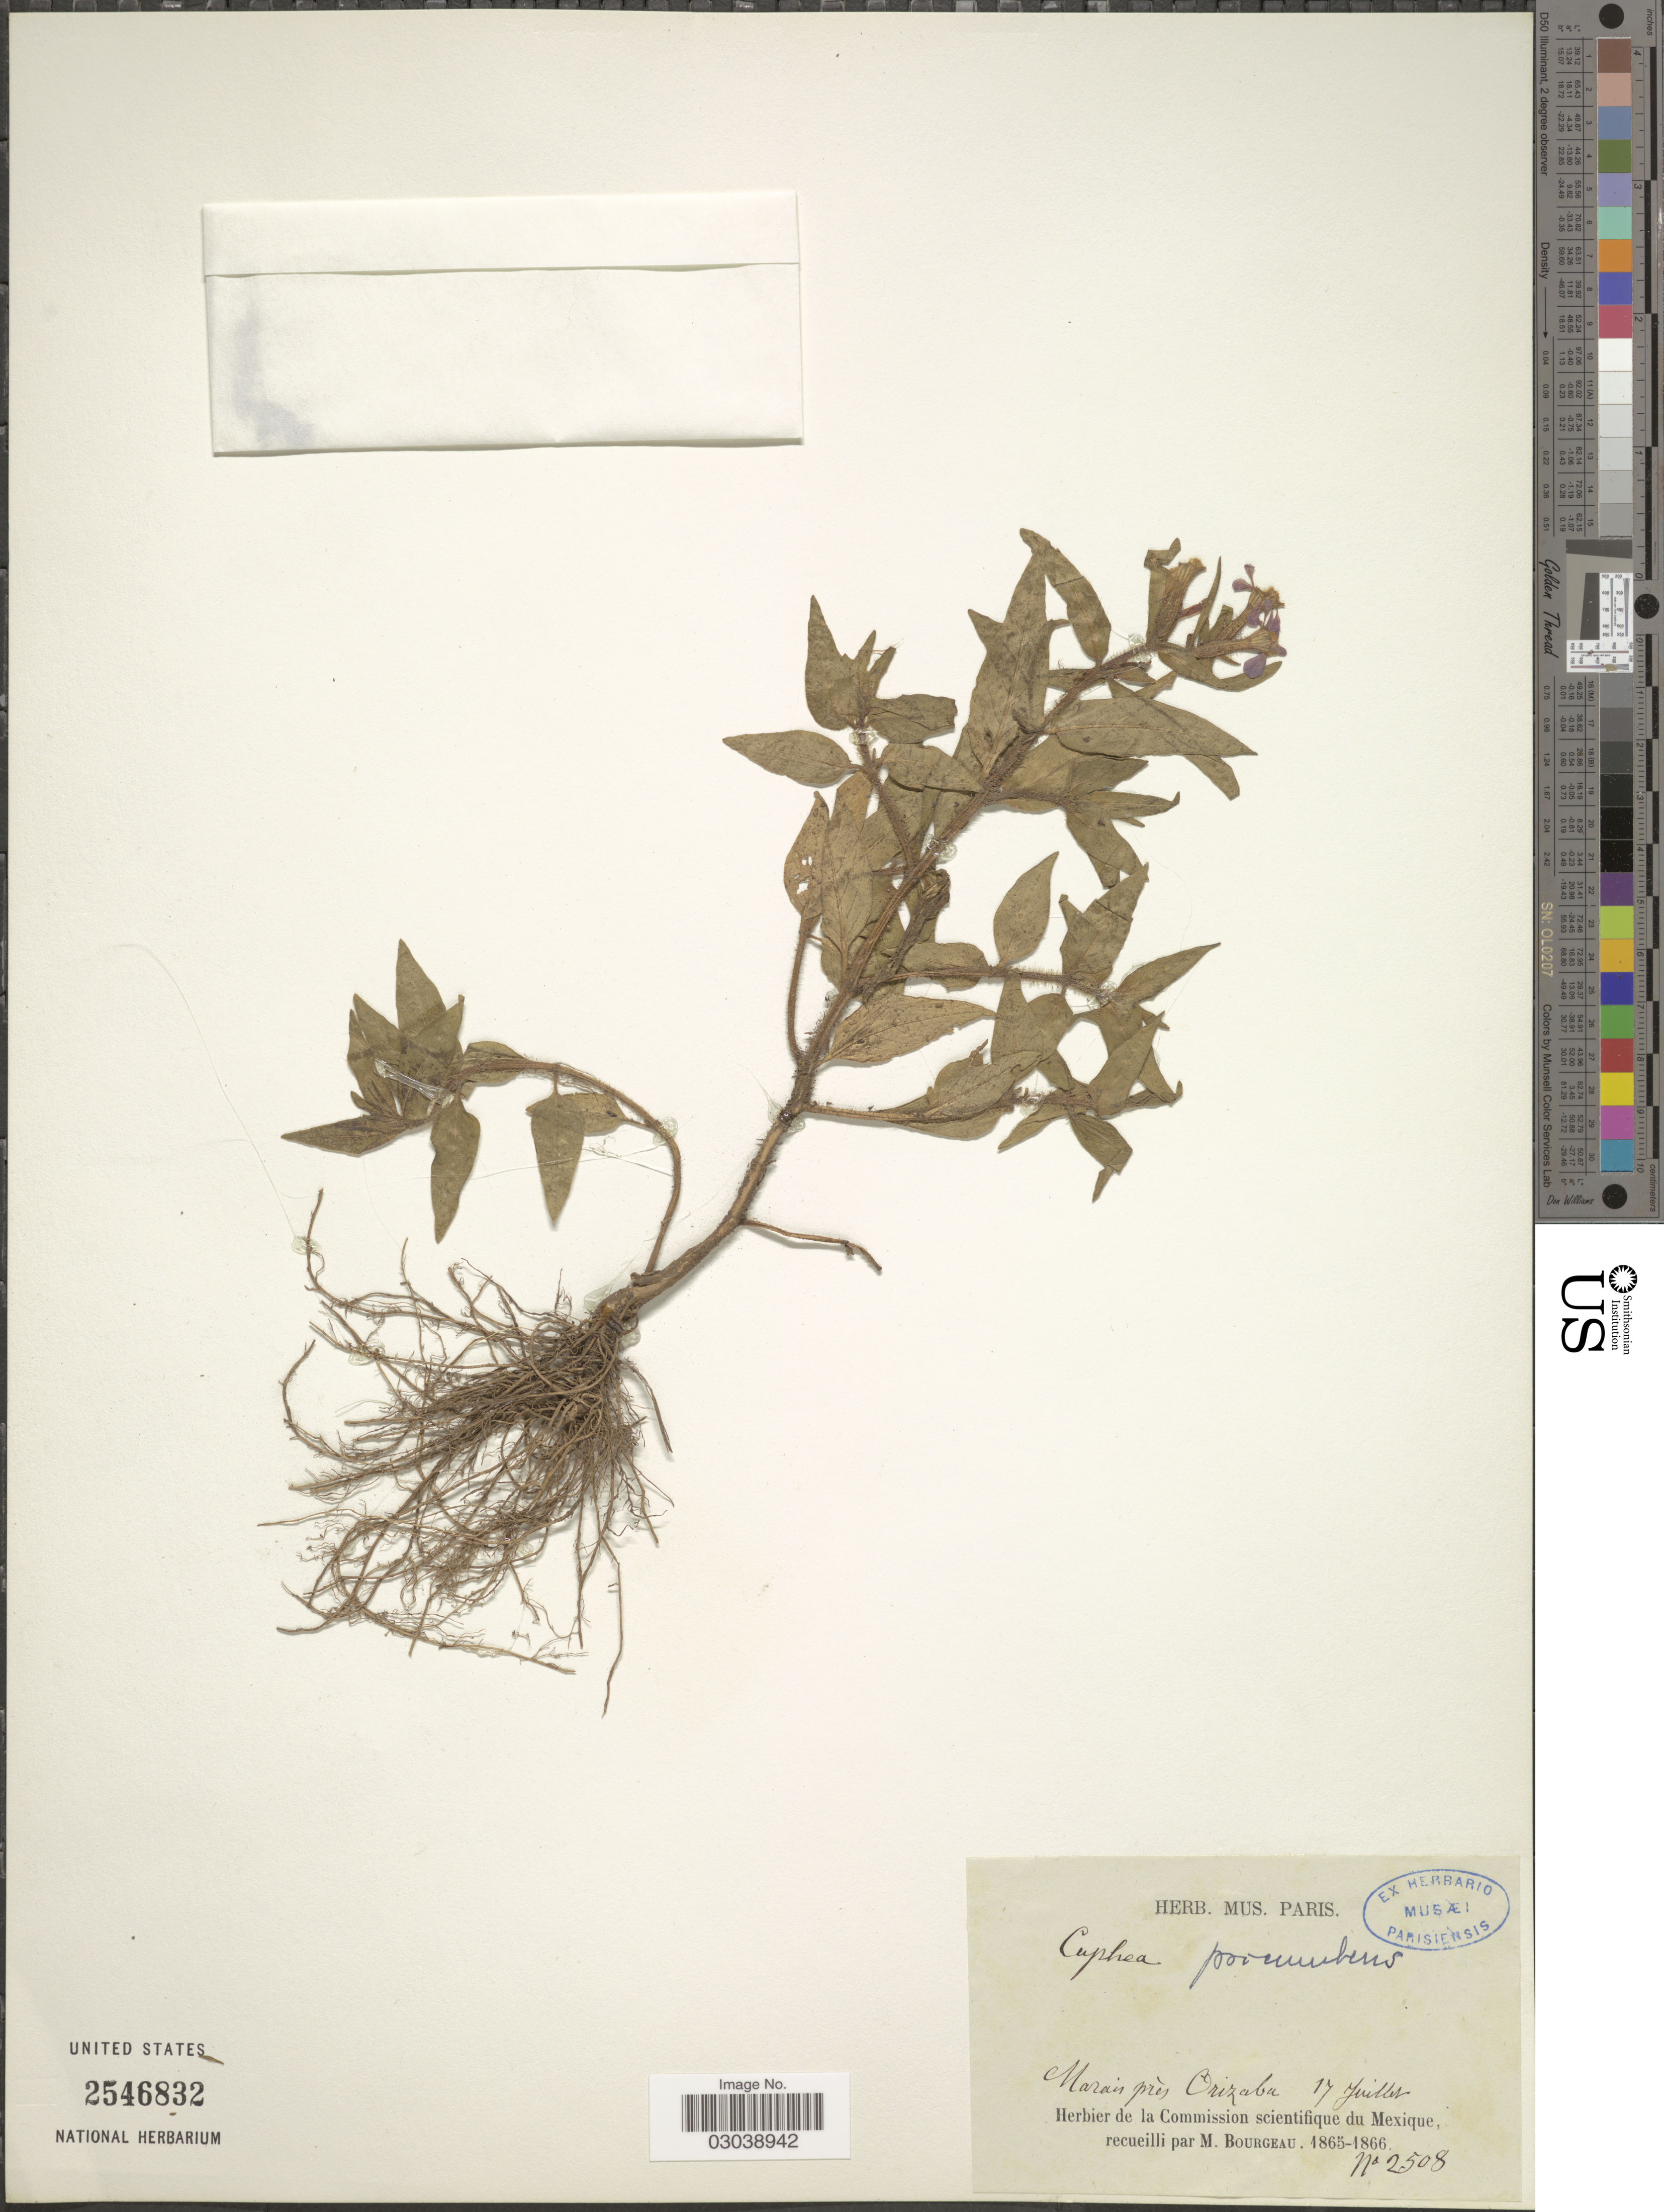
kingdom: Plantae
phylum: Tracheophyta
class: Magnoliopsida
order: Myrtales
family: Lythraceae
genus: Cuphea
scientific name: Cuphea procumbens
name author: L.D. Gómez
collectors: M. Bourgeau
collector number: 2508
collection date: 1865-07-17/1866-07-17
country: Mexico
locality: Marais prés Orizaba.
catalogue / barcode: US 2546832